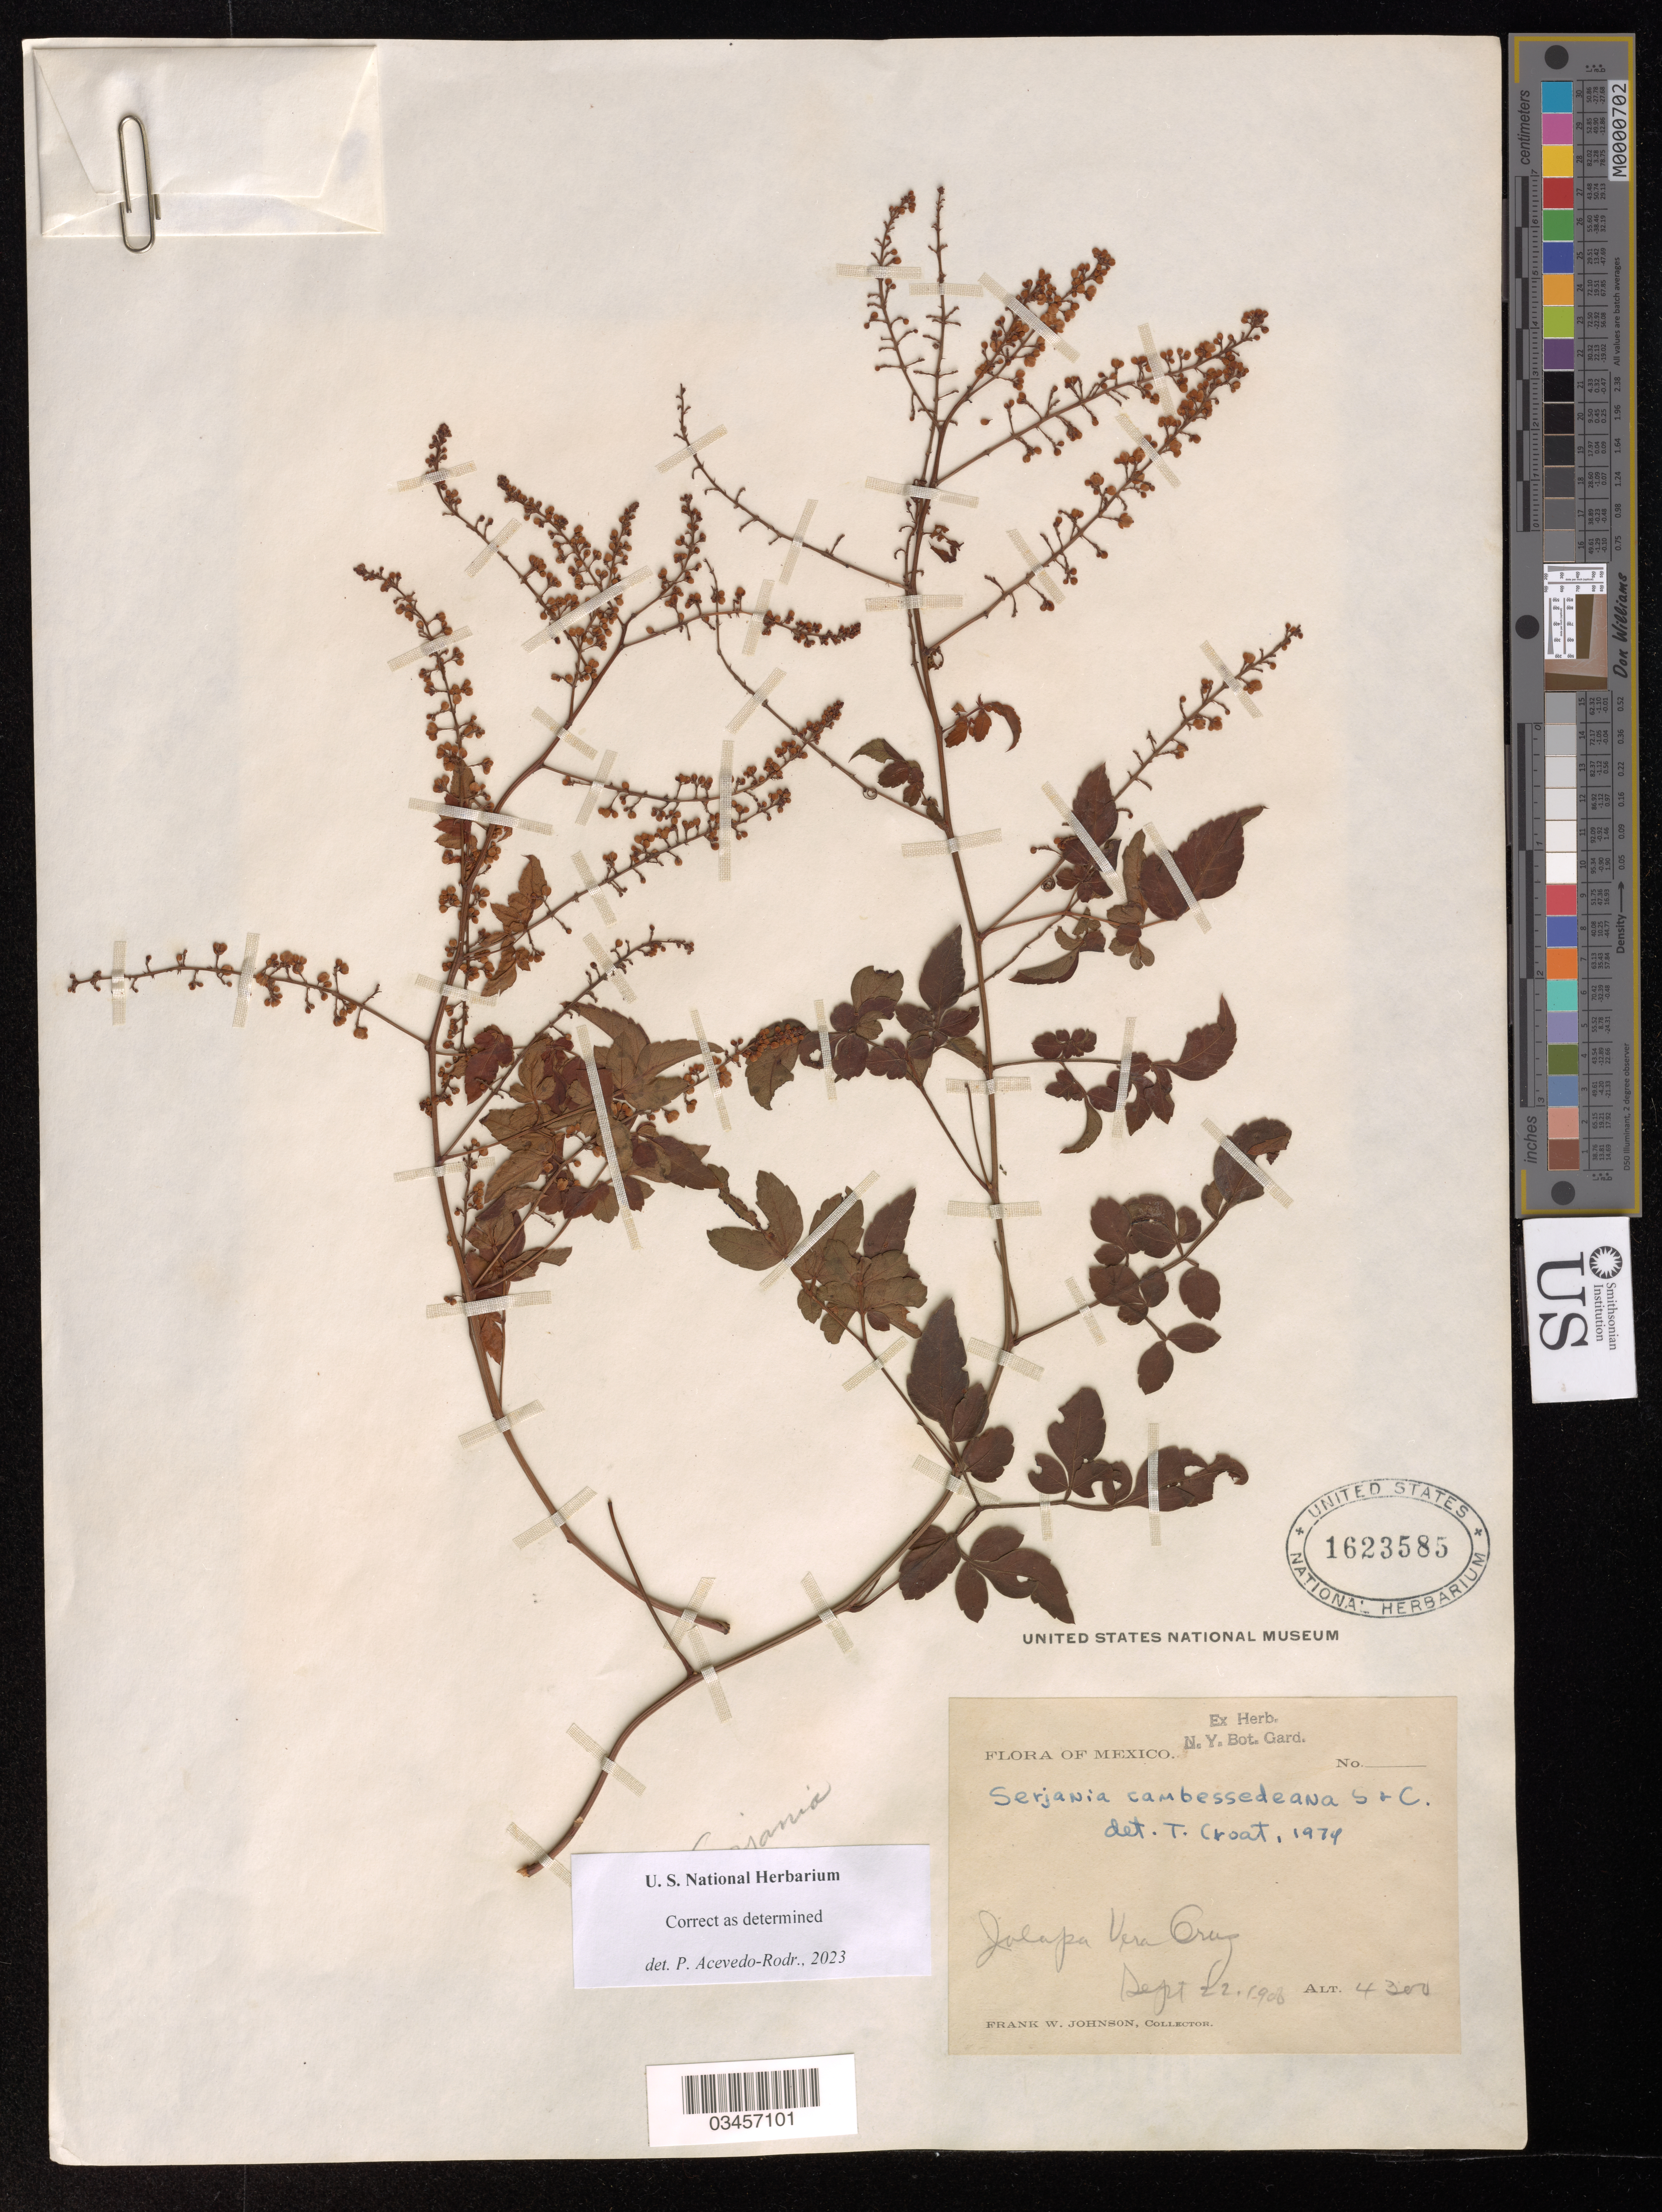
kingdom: Plantae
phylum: Tracheophyta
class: Magnoliopsida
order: Sapindales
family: Sapindaceae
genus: Serjania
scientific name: Serjania cambessediana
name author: Schltdl. & Cham.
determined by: Acevedo-Rodriguez, P., (US), Smithsonian Institution - National Museum of Natural History (UNITED STATES)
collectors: F. W. Johnson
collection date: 1908-09-22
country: Mexico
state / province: Veracruz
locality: Jalapa.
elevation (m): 1311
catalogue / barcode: US 1623585